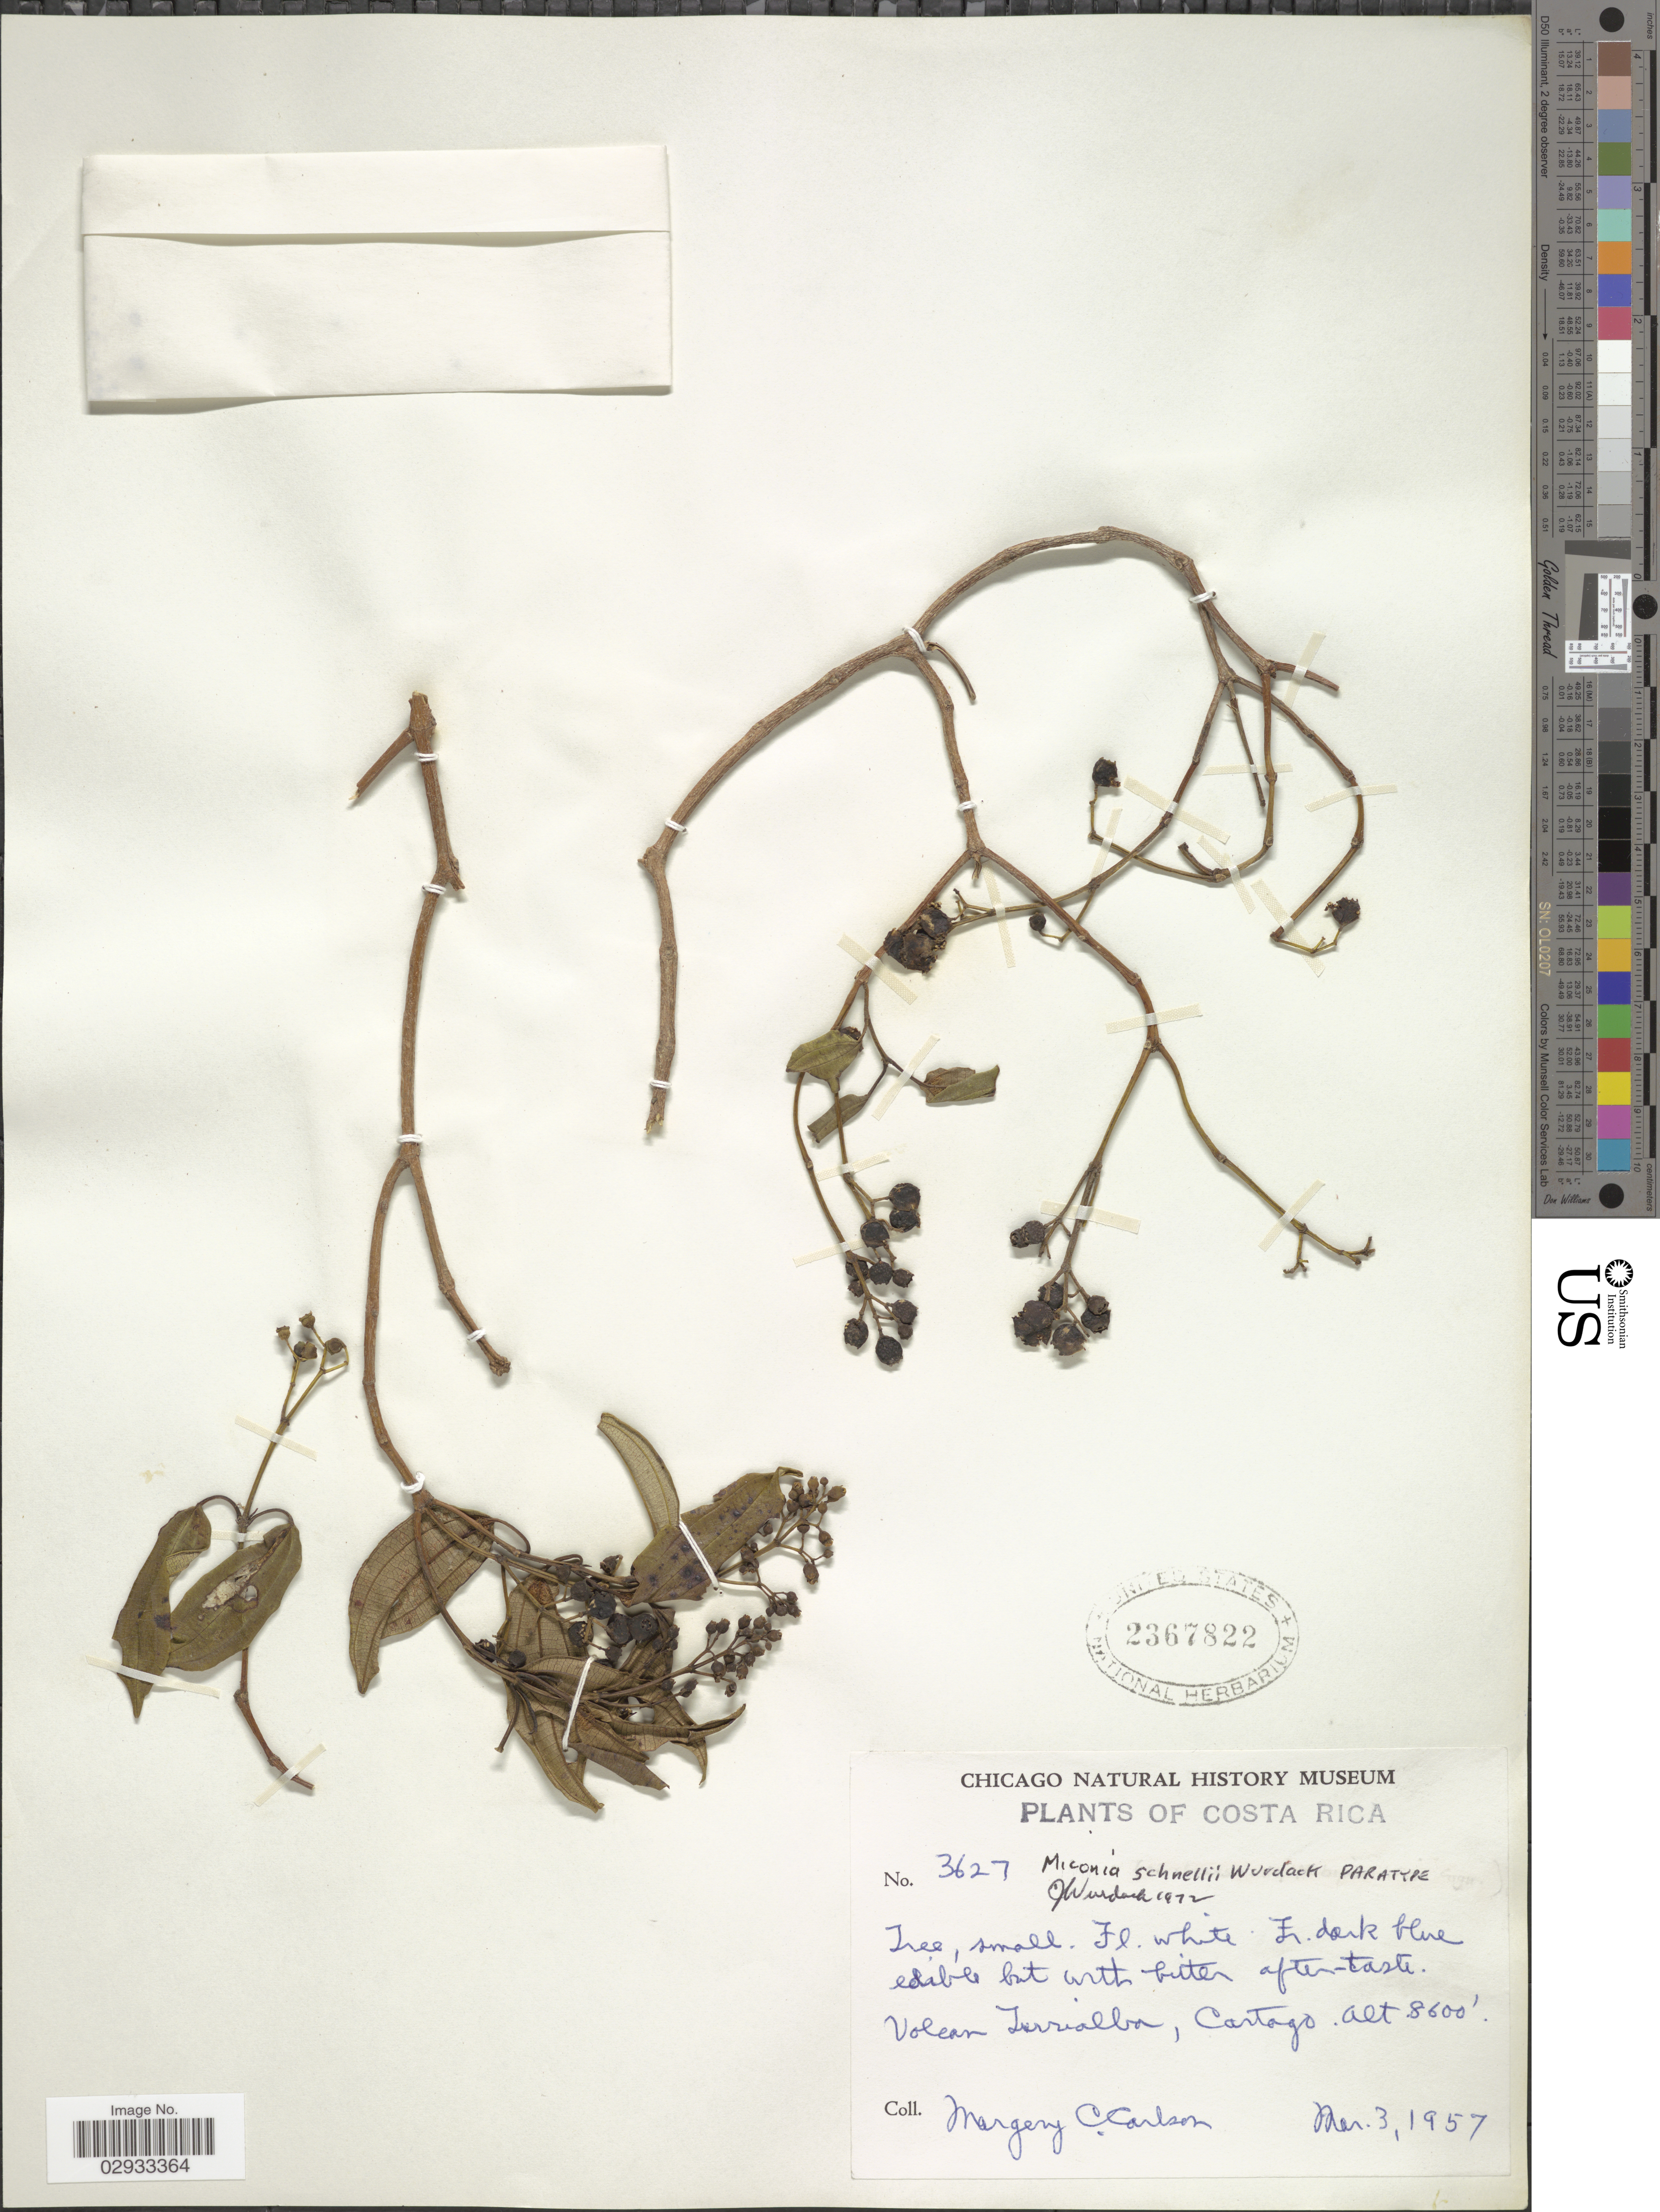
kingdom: Plantae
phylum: Tracheophyta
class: Magnoliopsida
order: Myrtales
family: Melastomataceae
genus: Miconia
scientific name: Miconia schnellii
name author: Wurdack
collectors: M. C. Carlson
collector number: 3627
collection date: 1957-03-03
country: Costa Rica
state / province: Cartago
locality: Volcan Turrialba.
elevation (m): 2621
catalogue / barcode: US 2367822